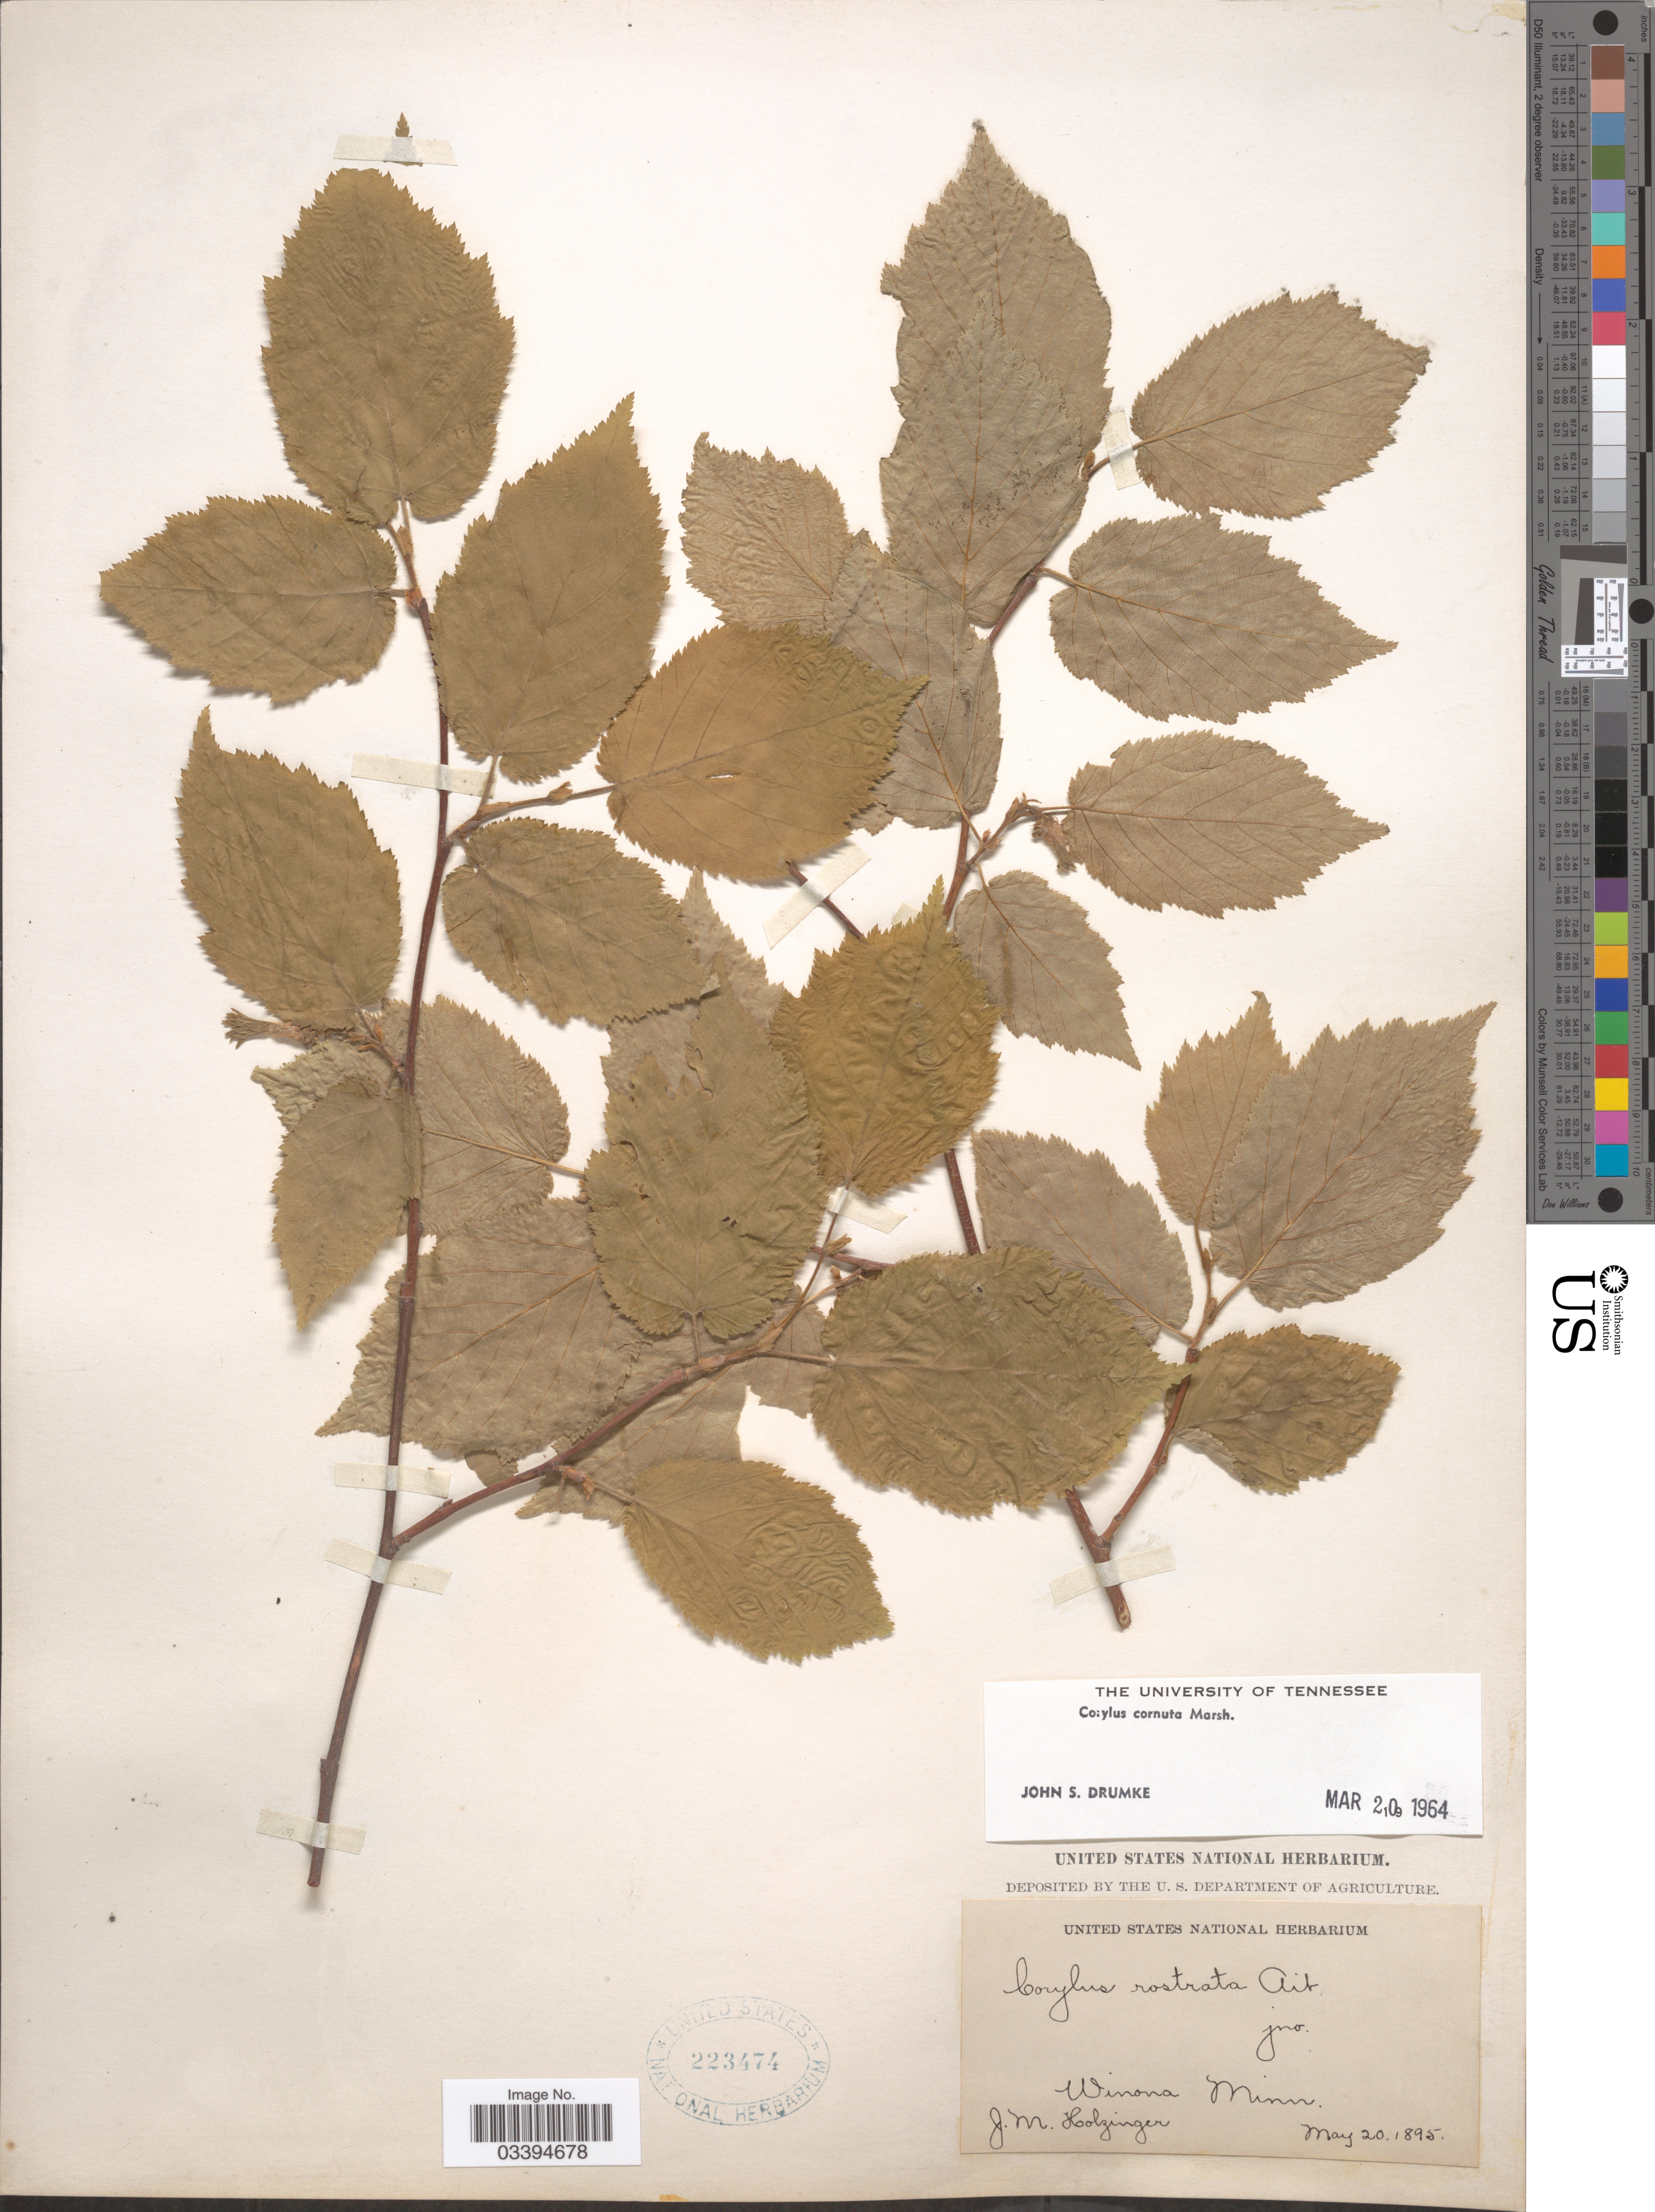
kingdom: Plantae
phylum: Tracheophyta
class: Magnoliopsida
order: Fagales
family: Betulaceae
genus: Corylus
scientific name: Corylus cornuta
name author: Marshall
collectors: J. M. Holzinger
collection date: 1895-05-20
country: United States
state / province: Minnesota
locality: Winona.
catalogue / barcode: US 223474